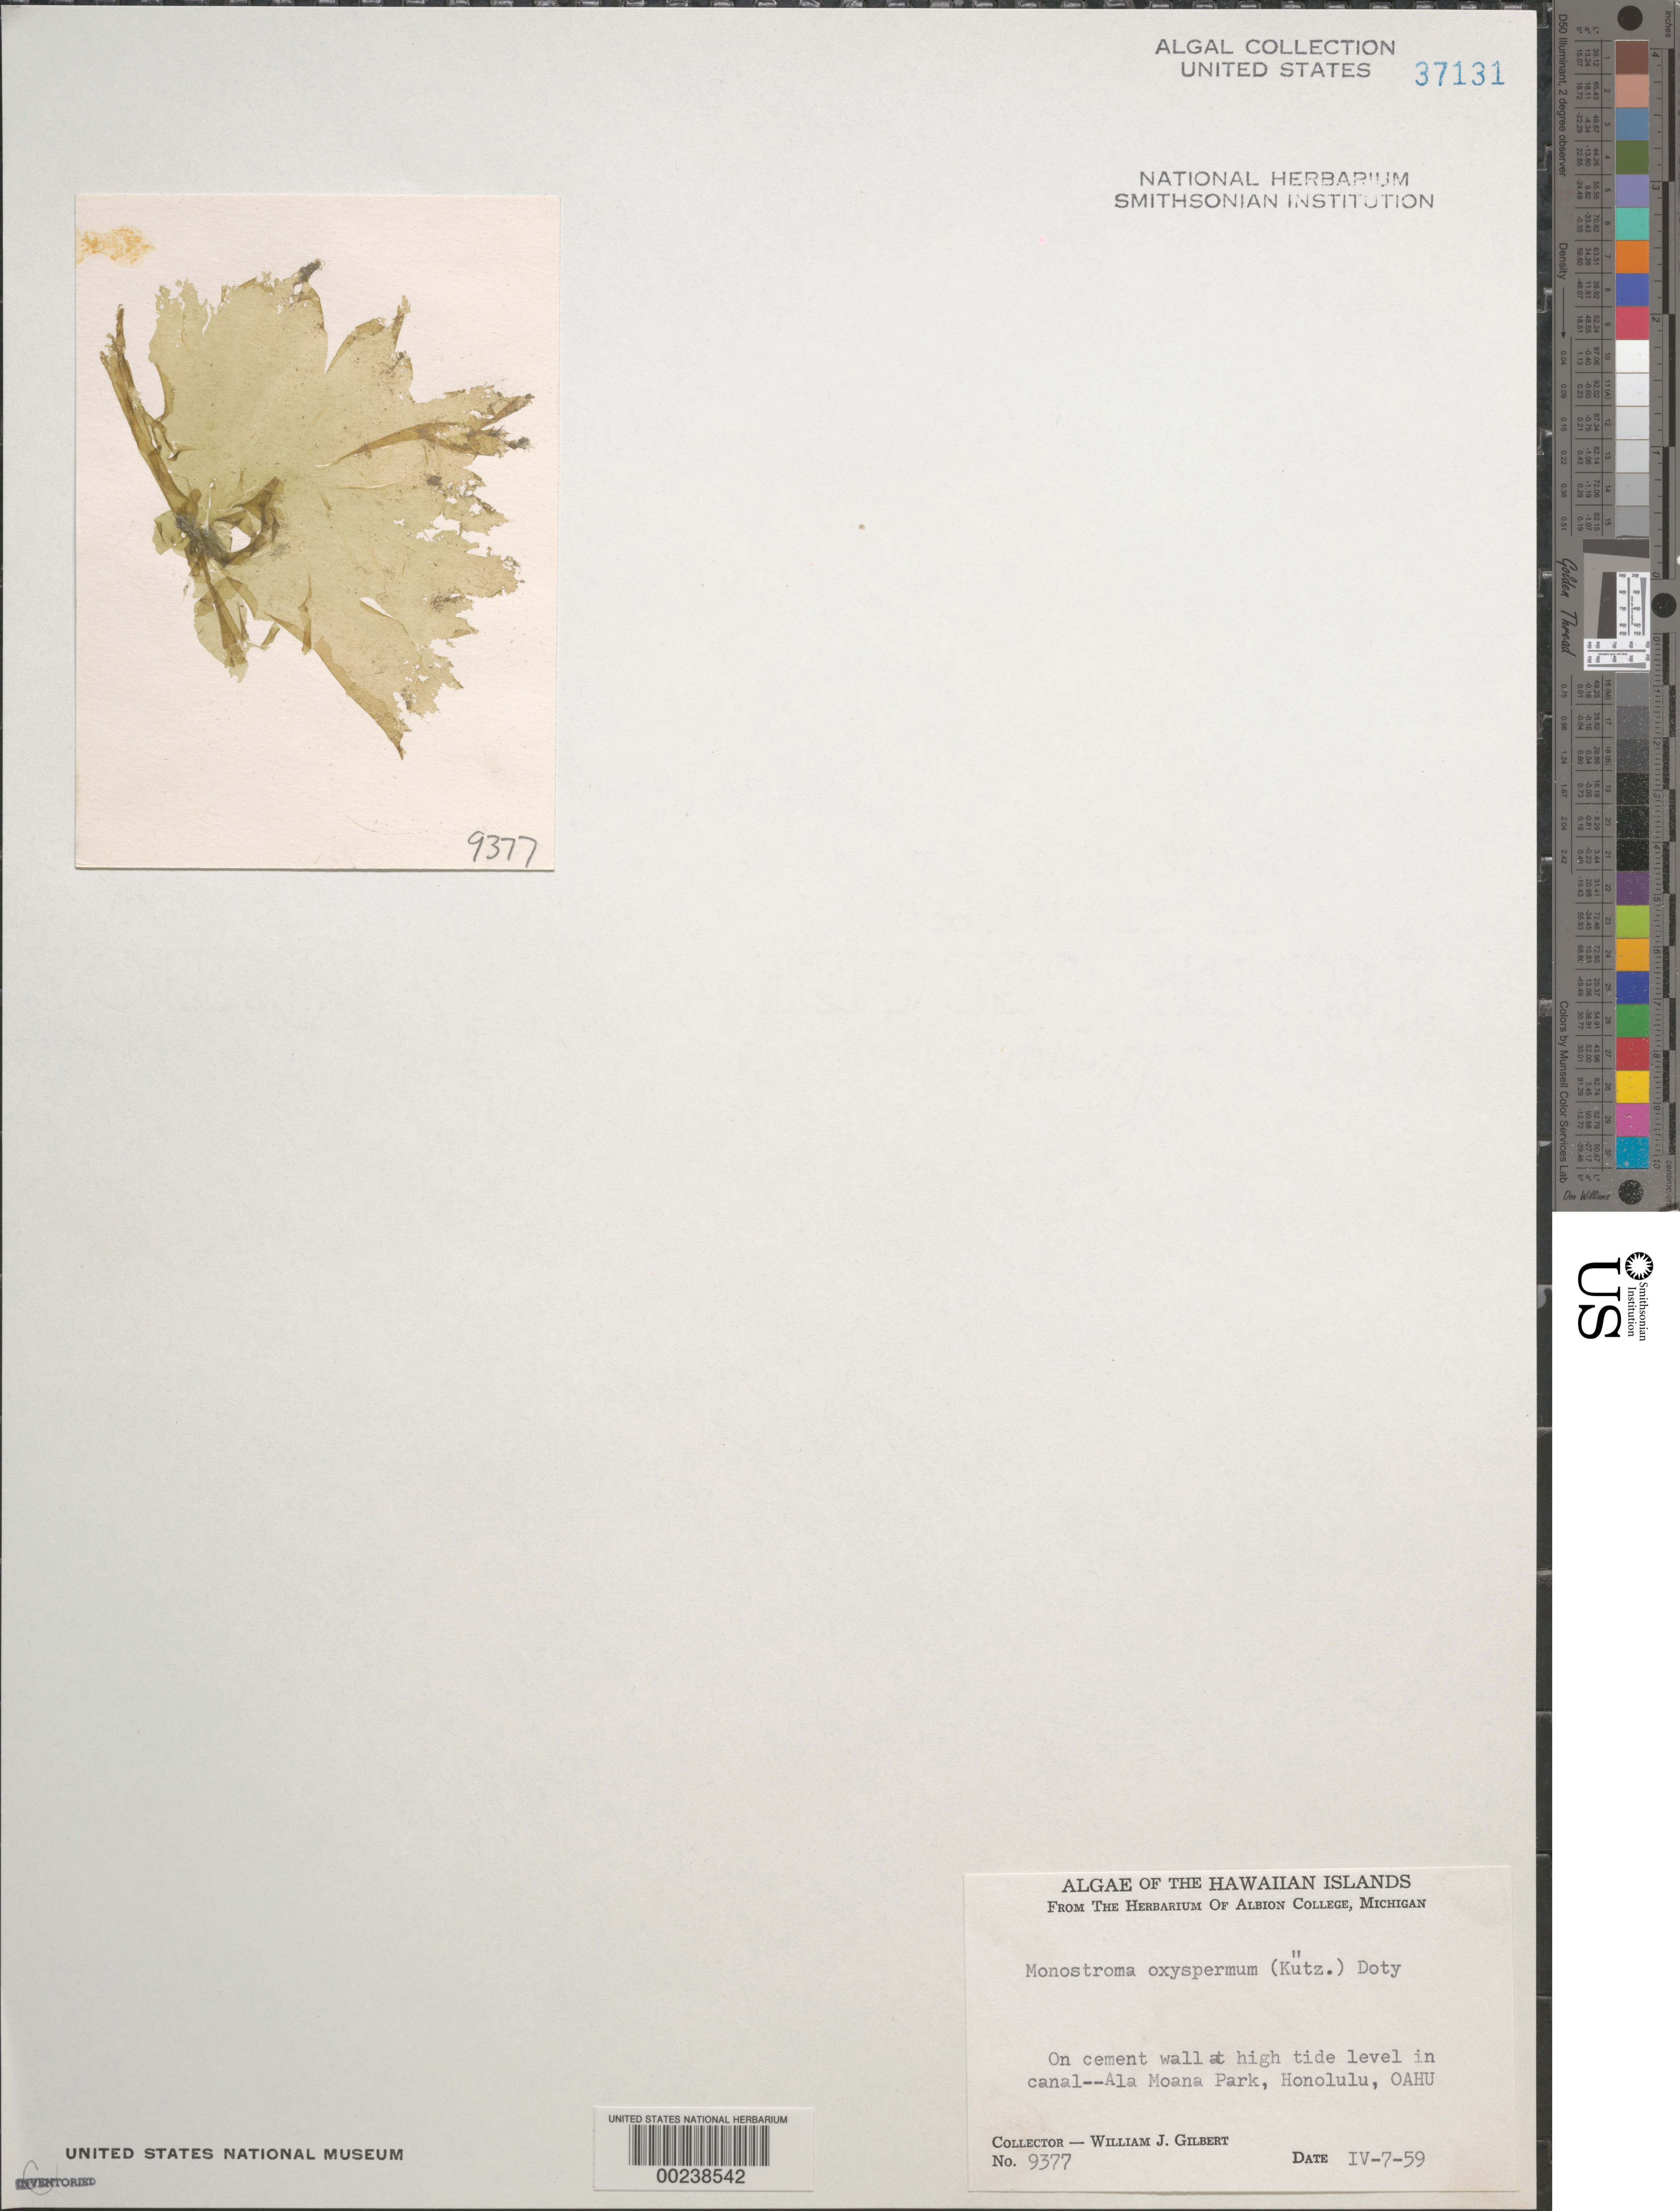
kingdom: Plantae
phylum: Chlorophyta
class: Ulvophyceae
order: Ulvales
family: Gayraliaceae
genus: Gayralia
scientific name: Gayralia oxysperma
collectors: W. J. Gilbert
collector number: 9377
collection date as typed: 07 Apr 1959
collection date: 1959-04-07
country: United States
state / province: Hawaii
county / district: Honolulu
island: Oahu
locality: Ala Moana Park, Honolulu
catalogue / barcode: US 37131